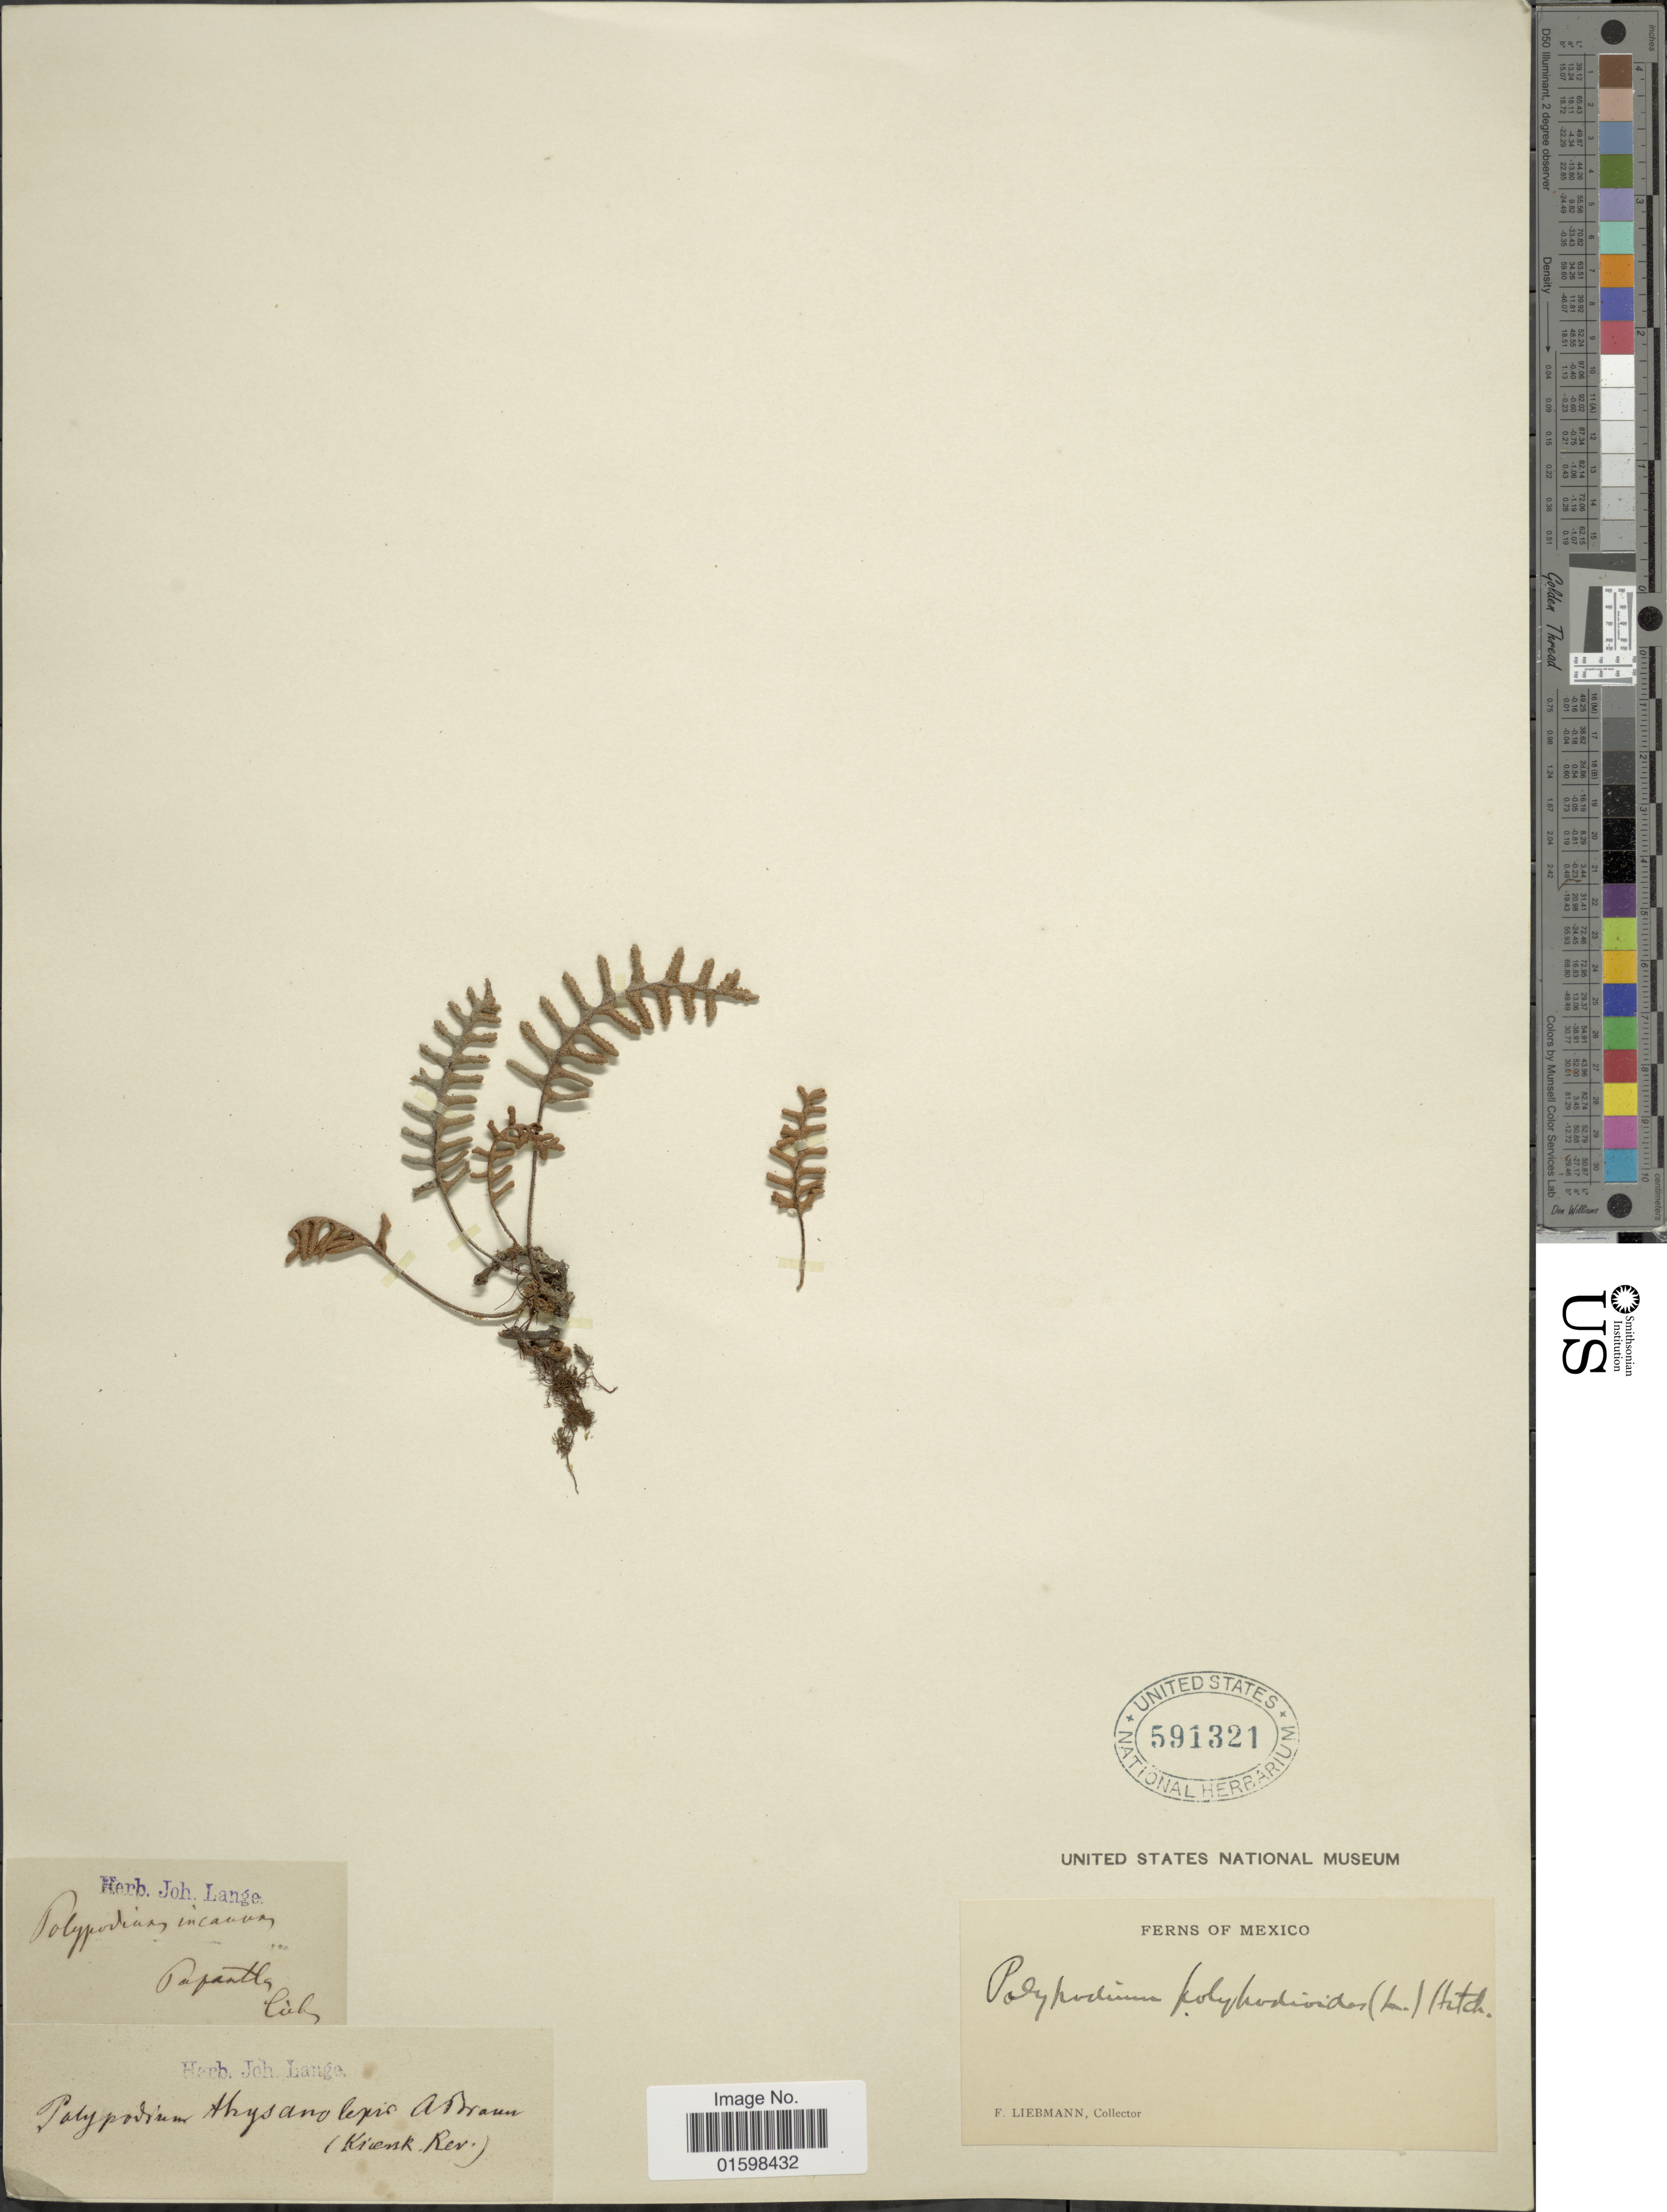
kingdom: Plantae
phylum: Tracheophyta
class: Polypodiopsida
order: Polypodiales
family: Polypodiaceae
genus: Pleopeltis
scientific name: Pleopeltis polypodioides var. acicularis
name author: (Weath.) E.G. Andrews & Windham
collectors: F. Liebmann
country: Mexico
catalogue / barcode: US 591321